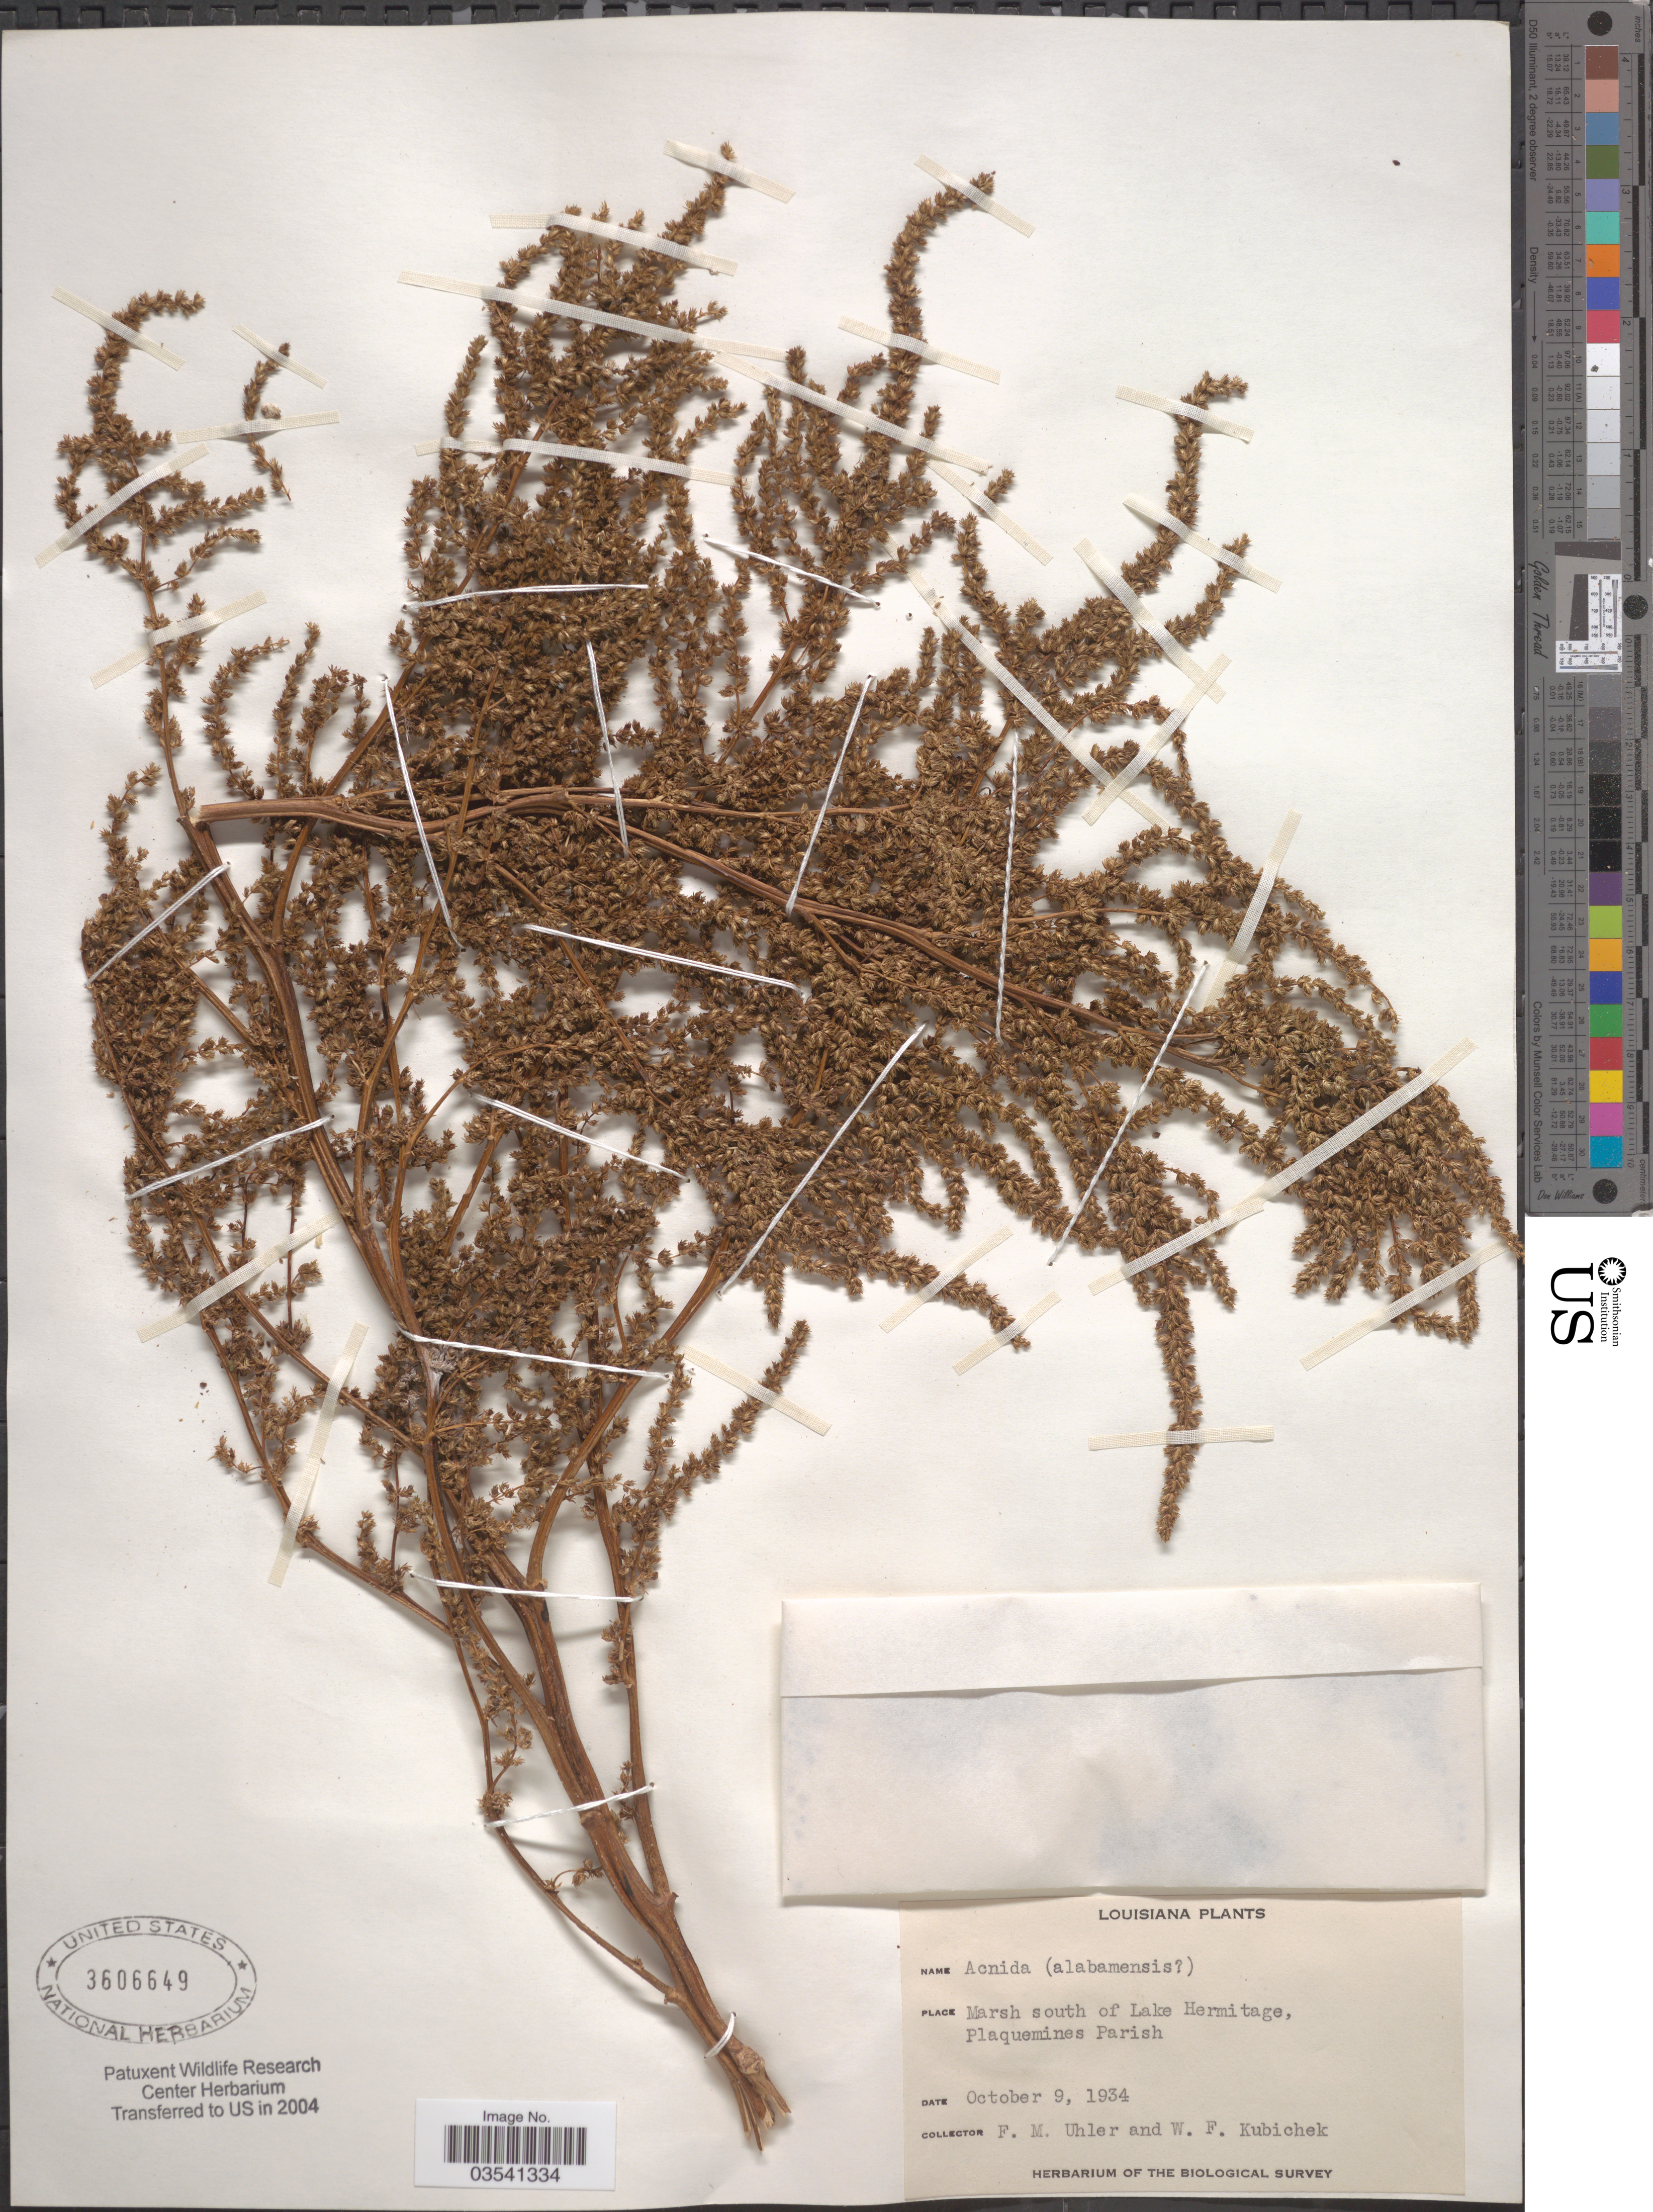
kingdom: Plantae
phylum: Tracheophyta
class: Magnoliopsida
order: Caryophyllales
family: Amaranthaceae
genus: Amaranthus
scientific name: Amaranthus sp.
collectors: F. M. Uhler & W. Kubichek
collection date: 1934-10-09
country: United States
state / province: Louisiana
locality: Marsh south of Lake Hermitage, Plaquemines Parish.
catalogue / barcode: US 3606649